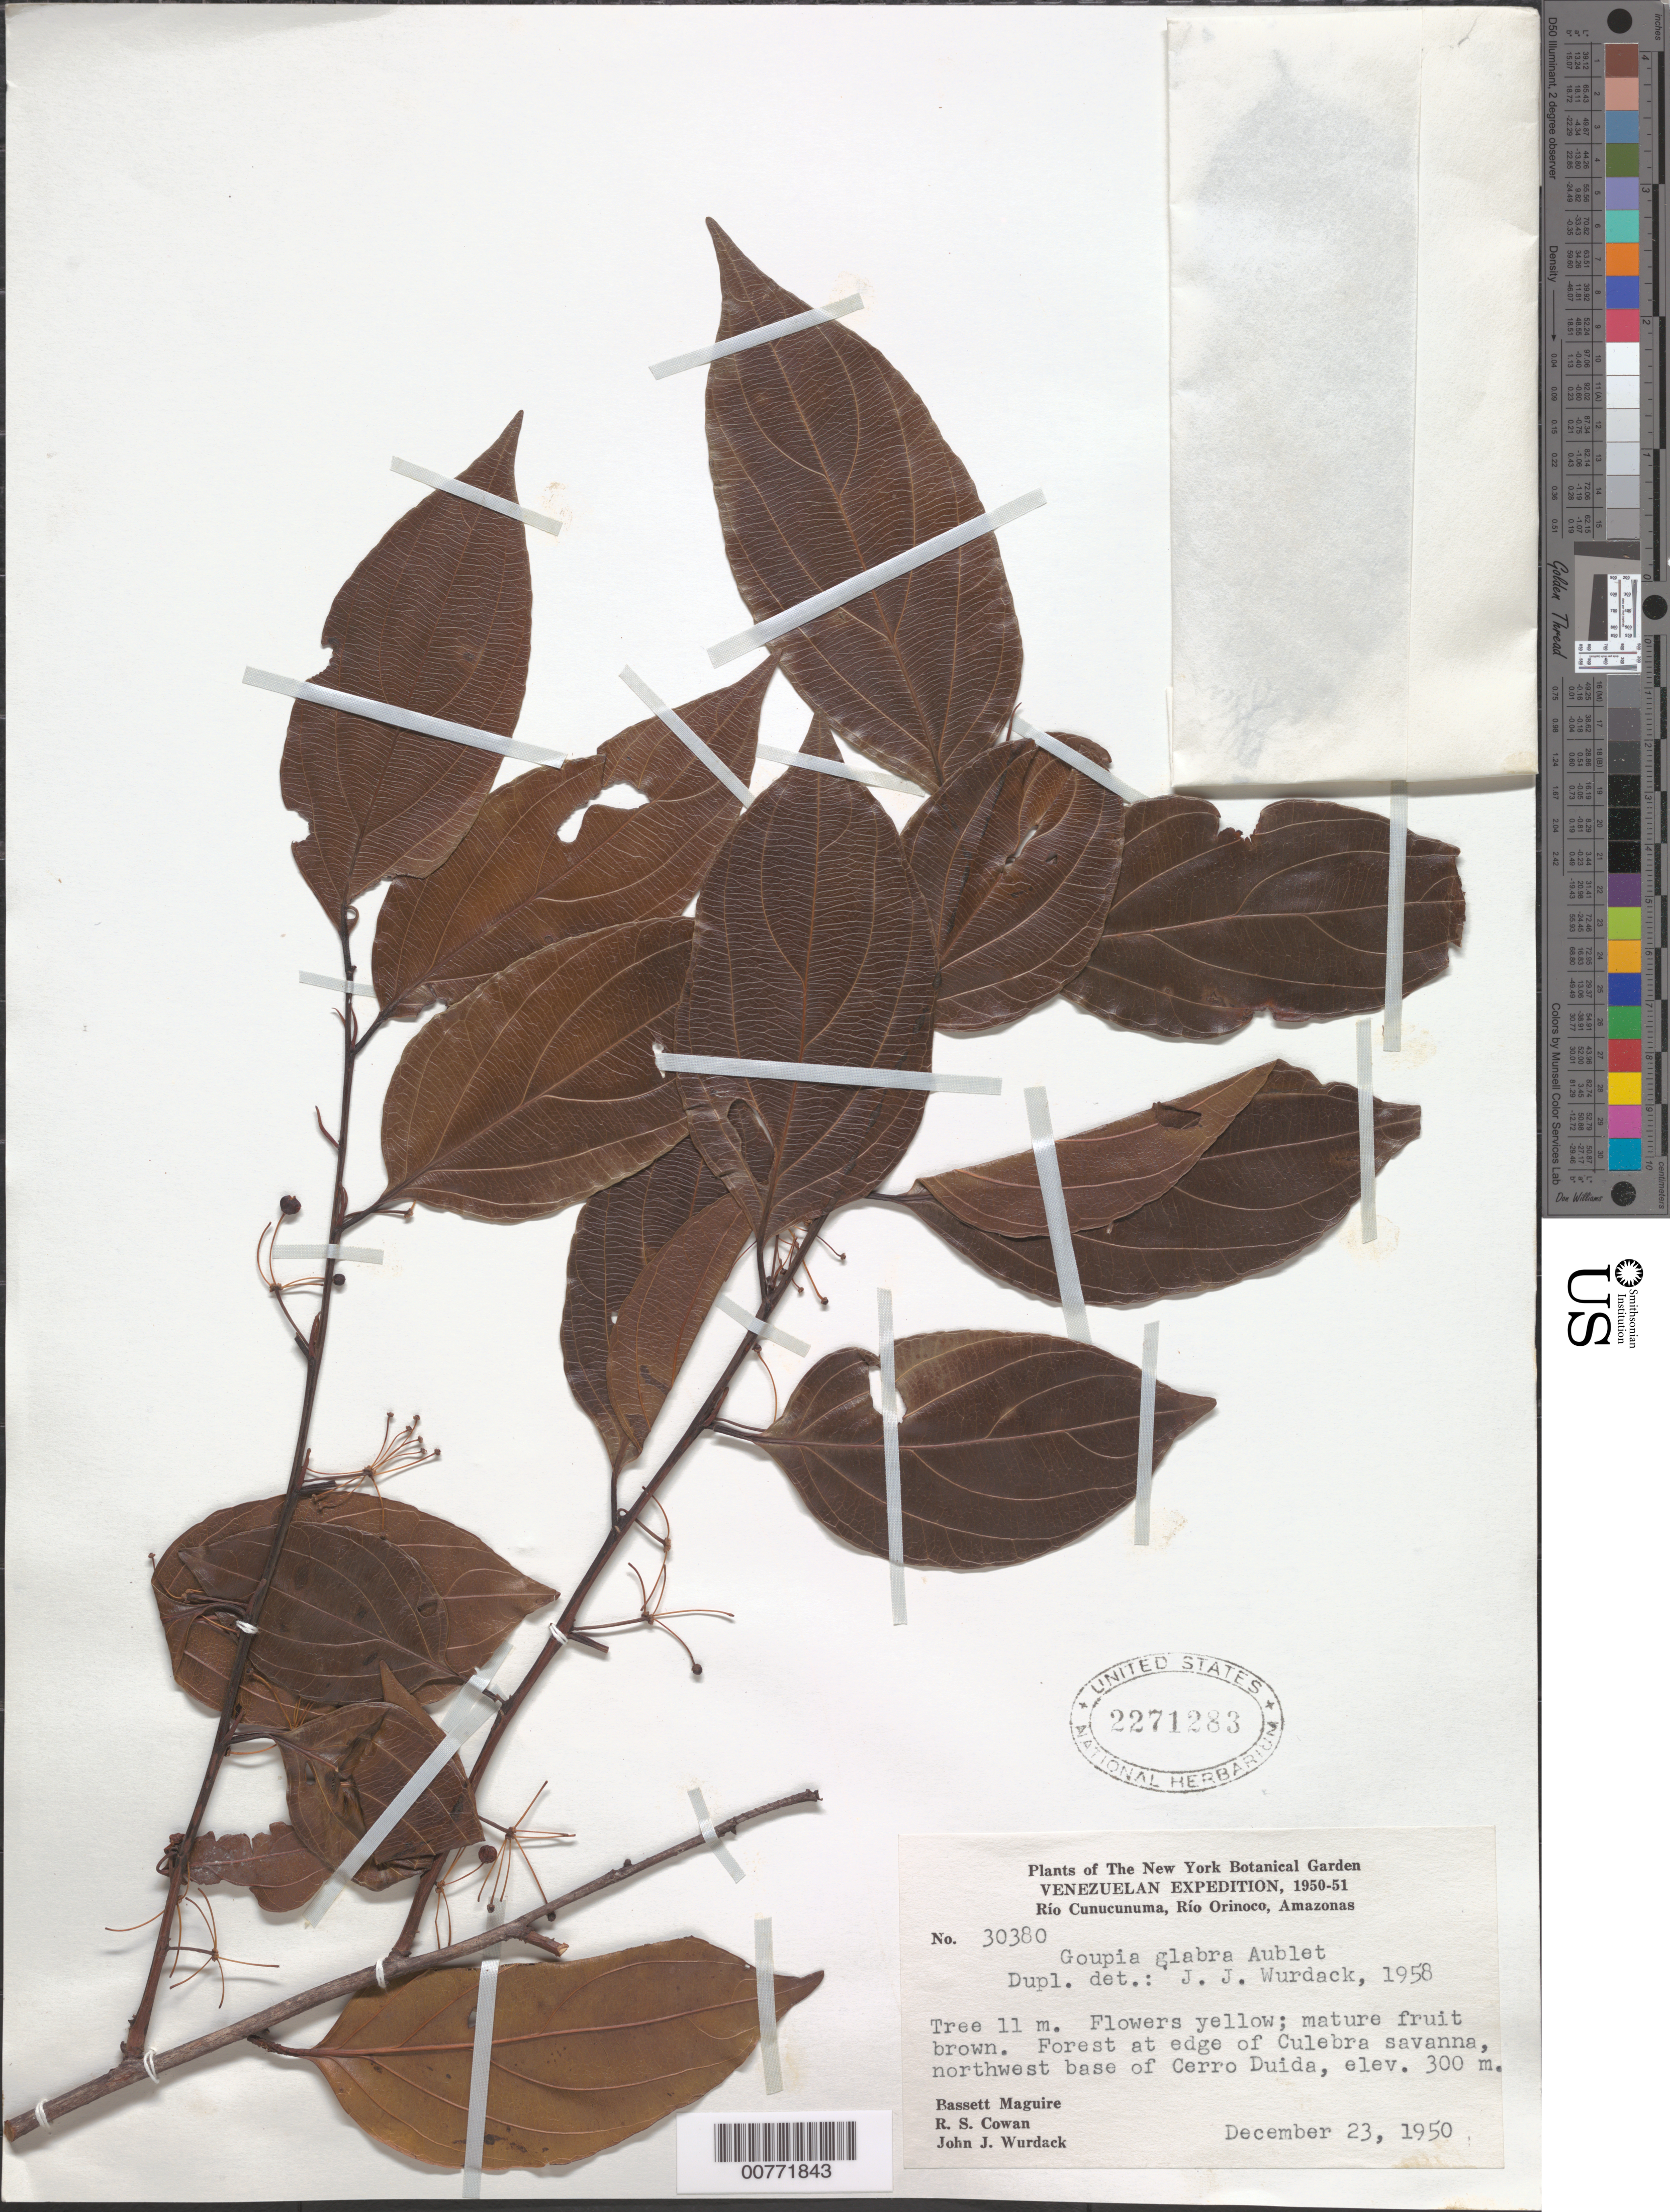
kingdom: Plantae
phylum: Tracheophyta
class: Magnoliopsida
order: Malpighiales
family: Goupiaceae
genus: Goupia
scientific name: Goupia glabra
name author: Aubl.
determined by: Wurdack, John J., (US), US (UNITED STATES)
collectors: B. Maguire, R. S. Cowan & J. J. Wurdack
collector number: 30380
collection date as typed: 23-Dec-50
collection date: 1950-12-23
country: Venezuela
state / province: Amazonas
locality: Río Cunucunuma, NW base of Cerro Duida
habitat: Forest at edge of culebra savanna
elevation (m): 300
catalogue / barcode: US 2271283